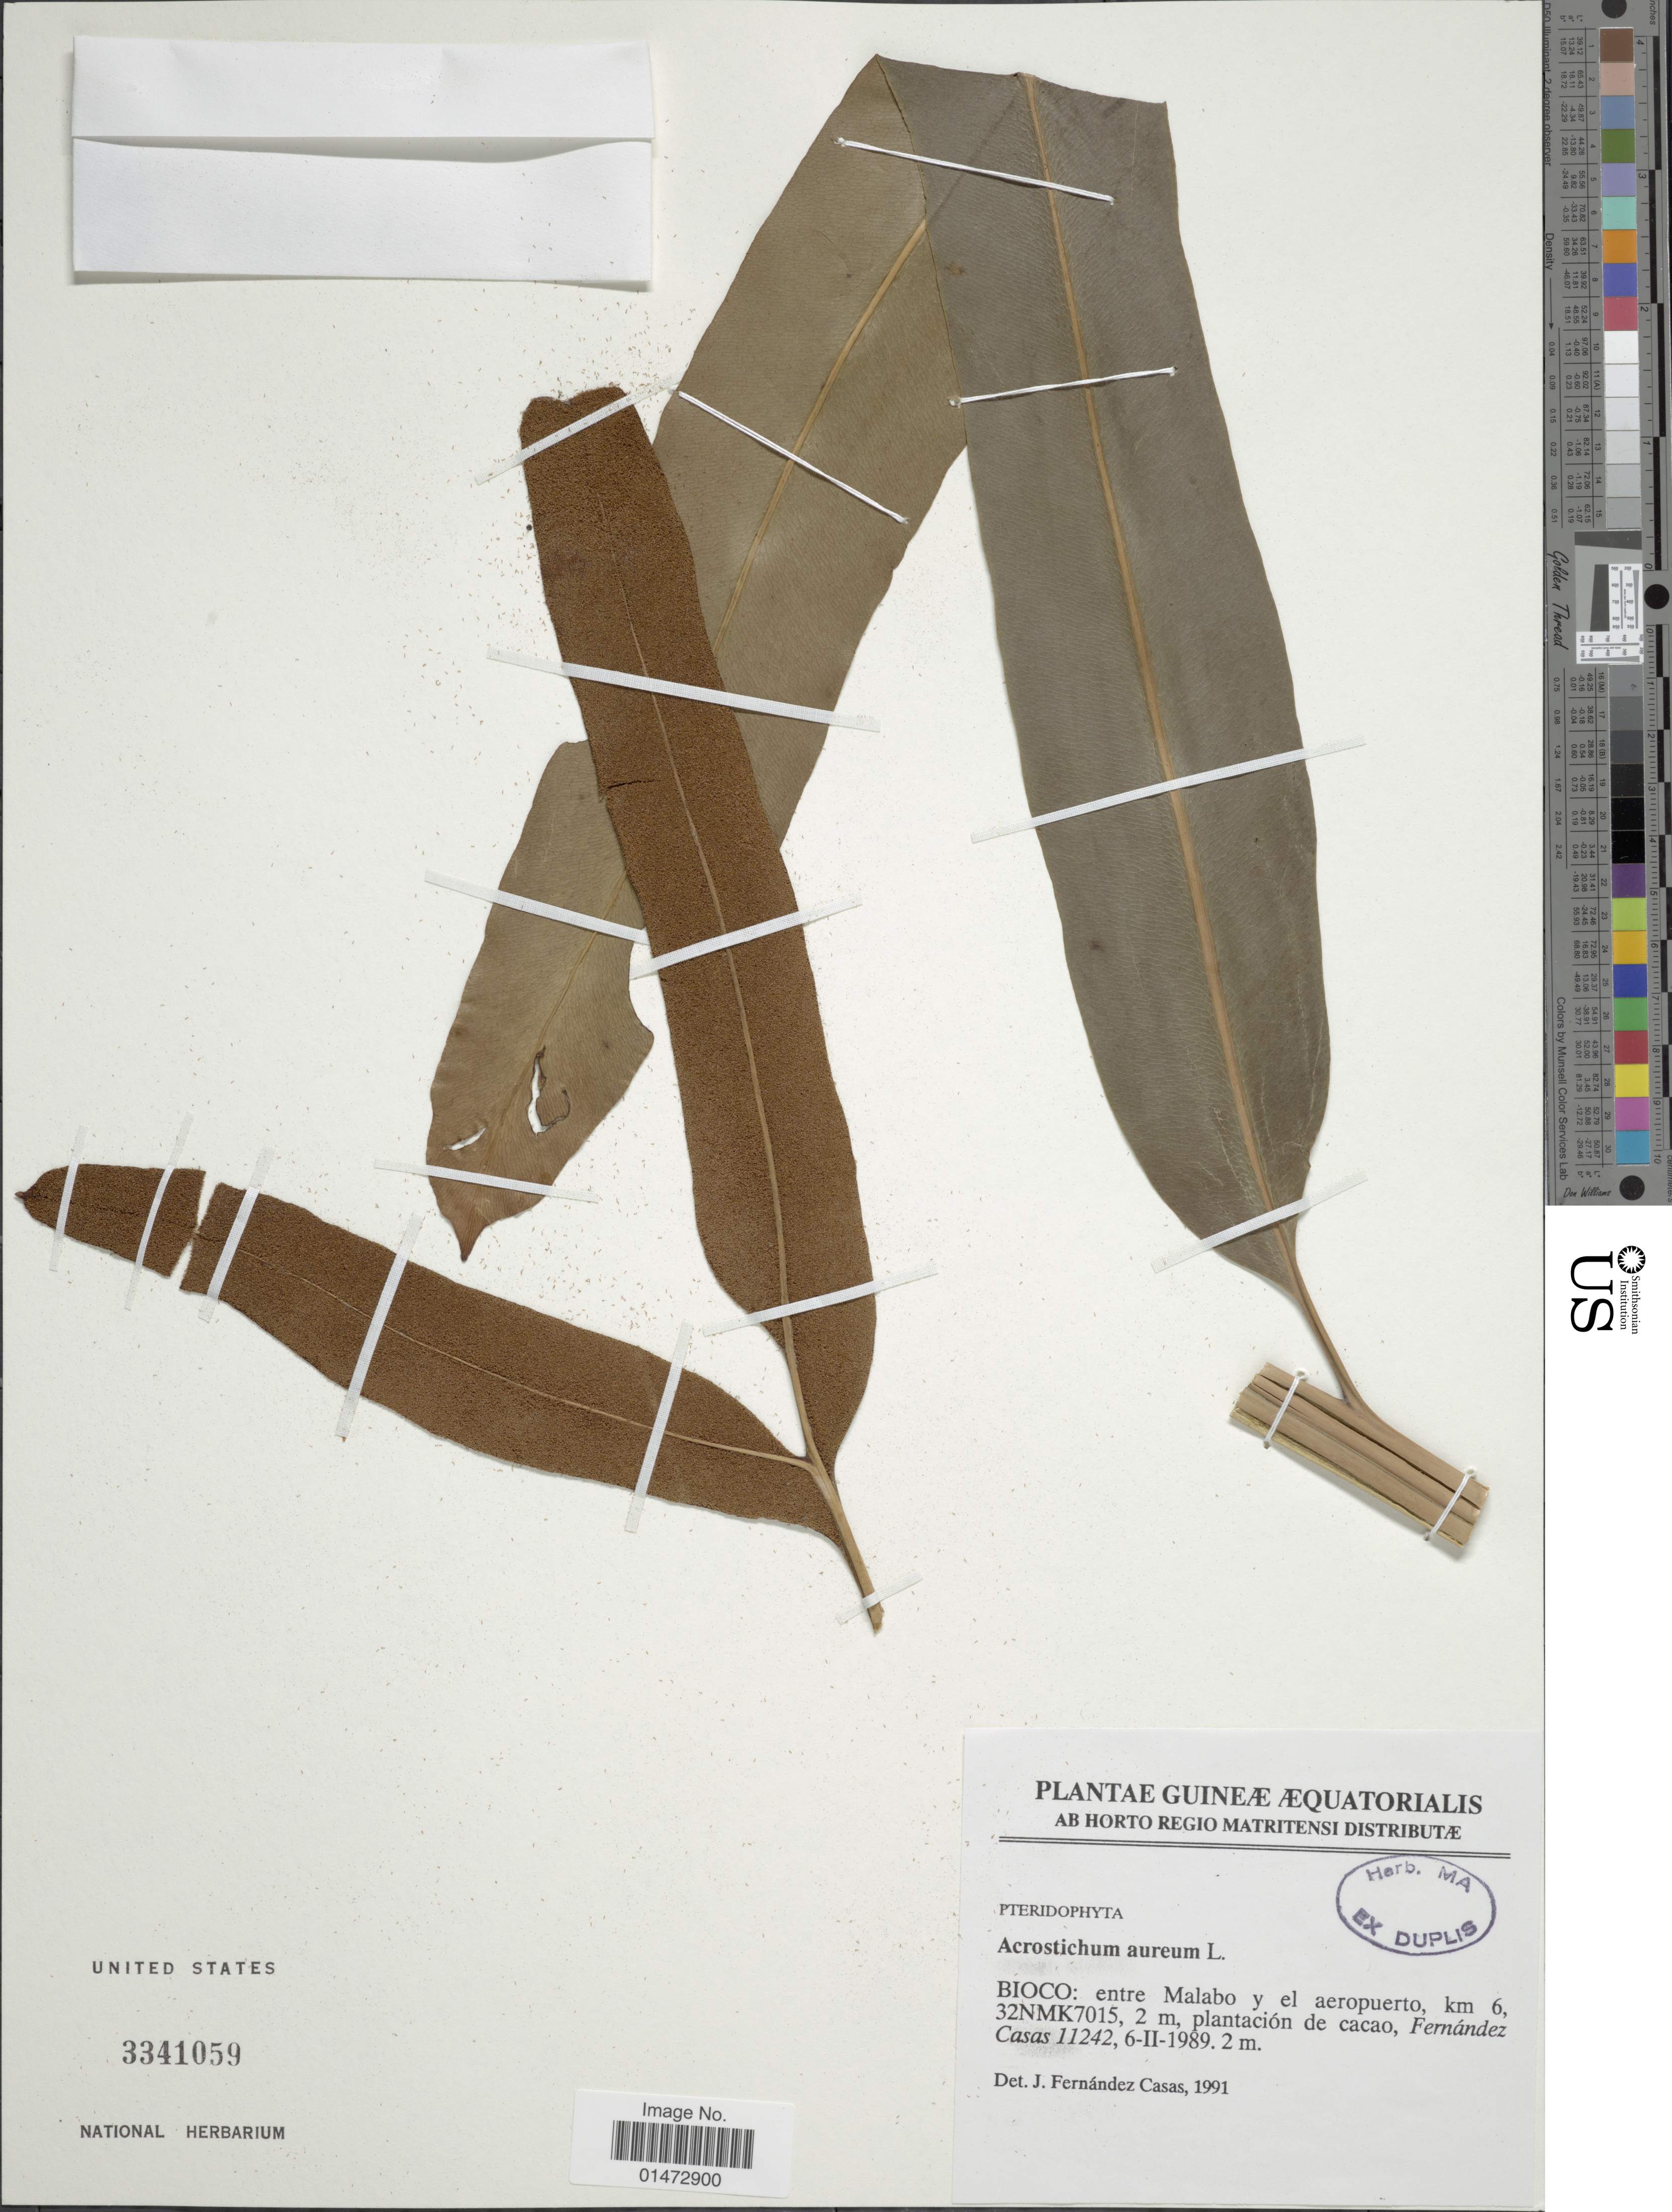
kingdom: Plantae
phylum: Tracheophyta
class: Polypodiopsida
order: Polypodiales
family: Pteridaceae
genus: Acrostichum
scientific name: Acrostichum aureum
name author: L.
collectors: F. Casas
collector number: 11242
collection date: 1989-02-06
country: Equatorial Guinea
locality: Bioco: entre Malabo y el aeropuerto, km 6, 32NMK7015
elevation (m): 2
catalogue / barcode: US 3341059